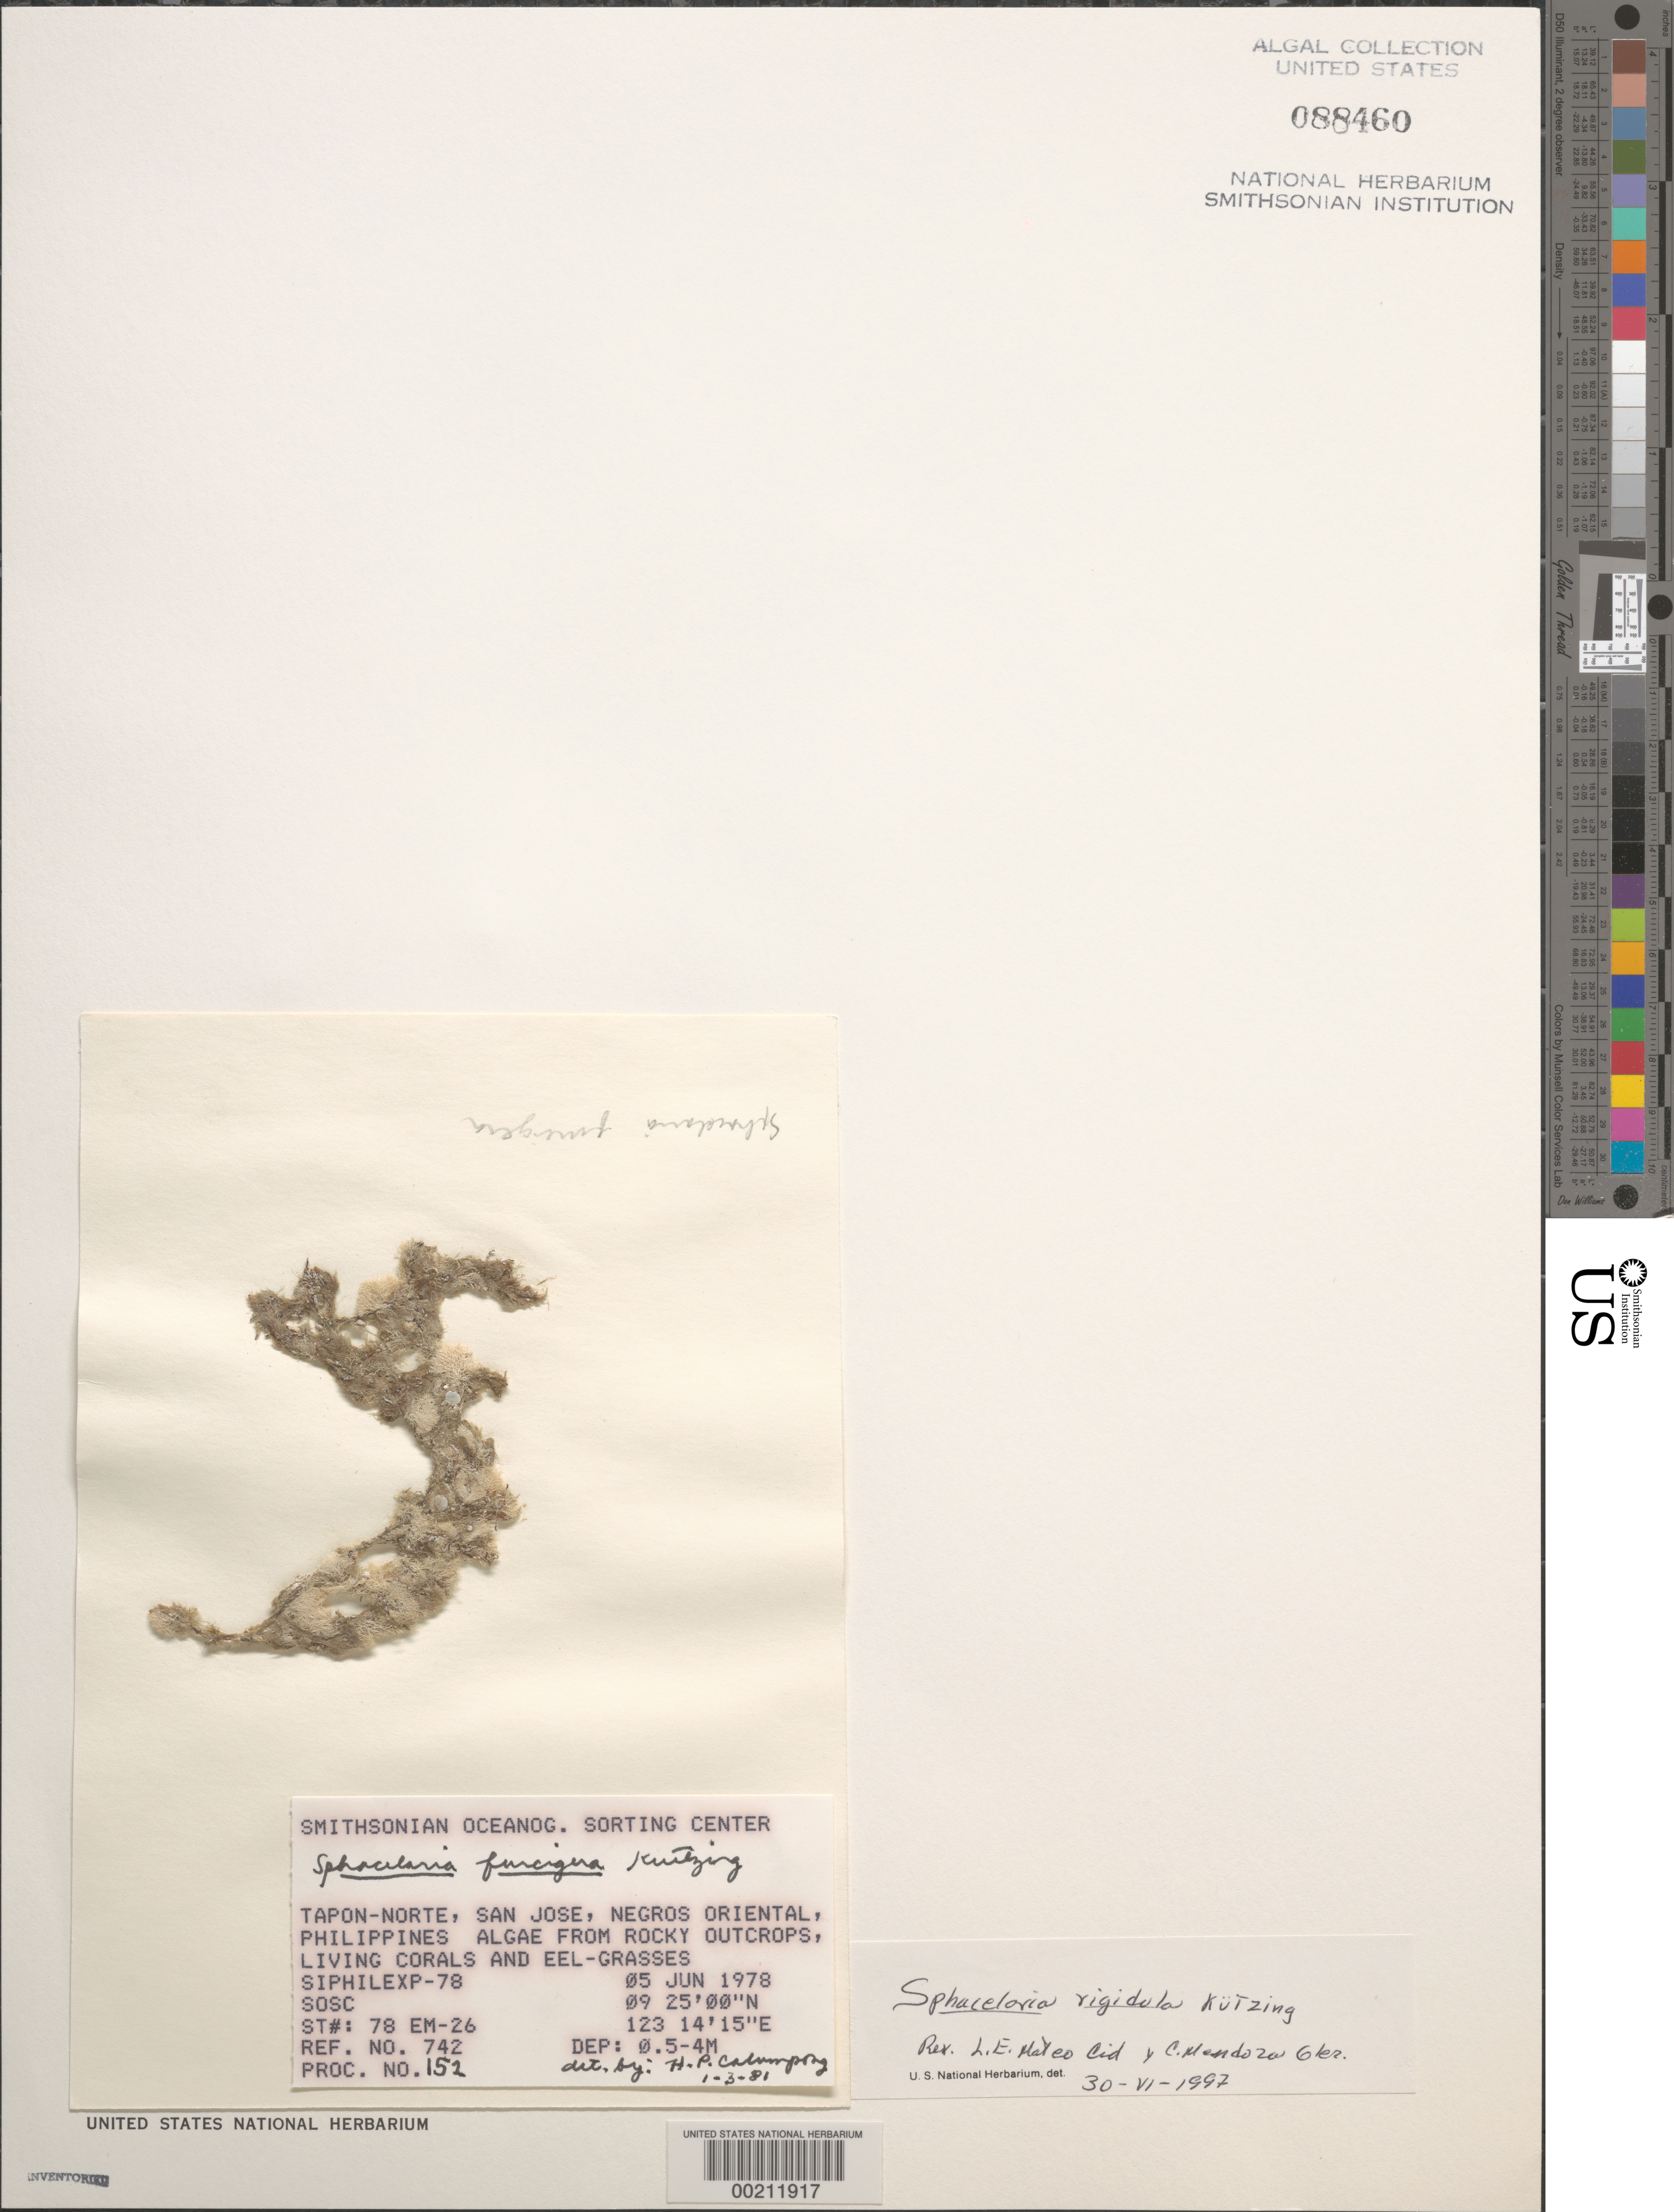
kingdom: Chromista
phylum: Ochrophyta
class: Phaeophyceae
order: Sphacelariales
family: Sphacelariaceae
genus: Sphacelaria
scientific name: Sphacelaria rigidula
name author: Kütz.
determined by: Mendoza G., C.; Mateo. Cid, L. E.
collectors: SOSC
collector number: Station 78 Em-26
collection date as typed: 05 Jun 1978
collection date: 1978-06-05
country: Philippines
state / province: Central Visayas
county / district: Negros Oriental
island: Negros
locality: Tapan-Norte, San Jose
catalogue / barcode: US 88460